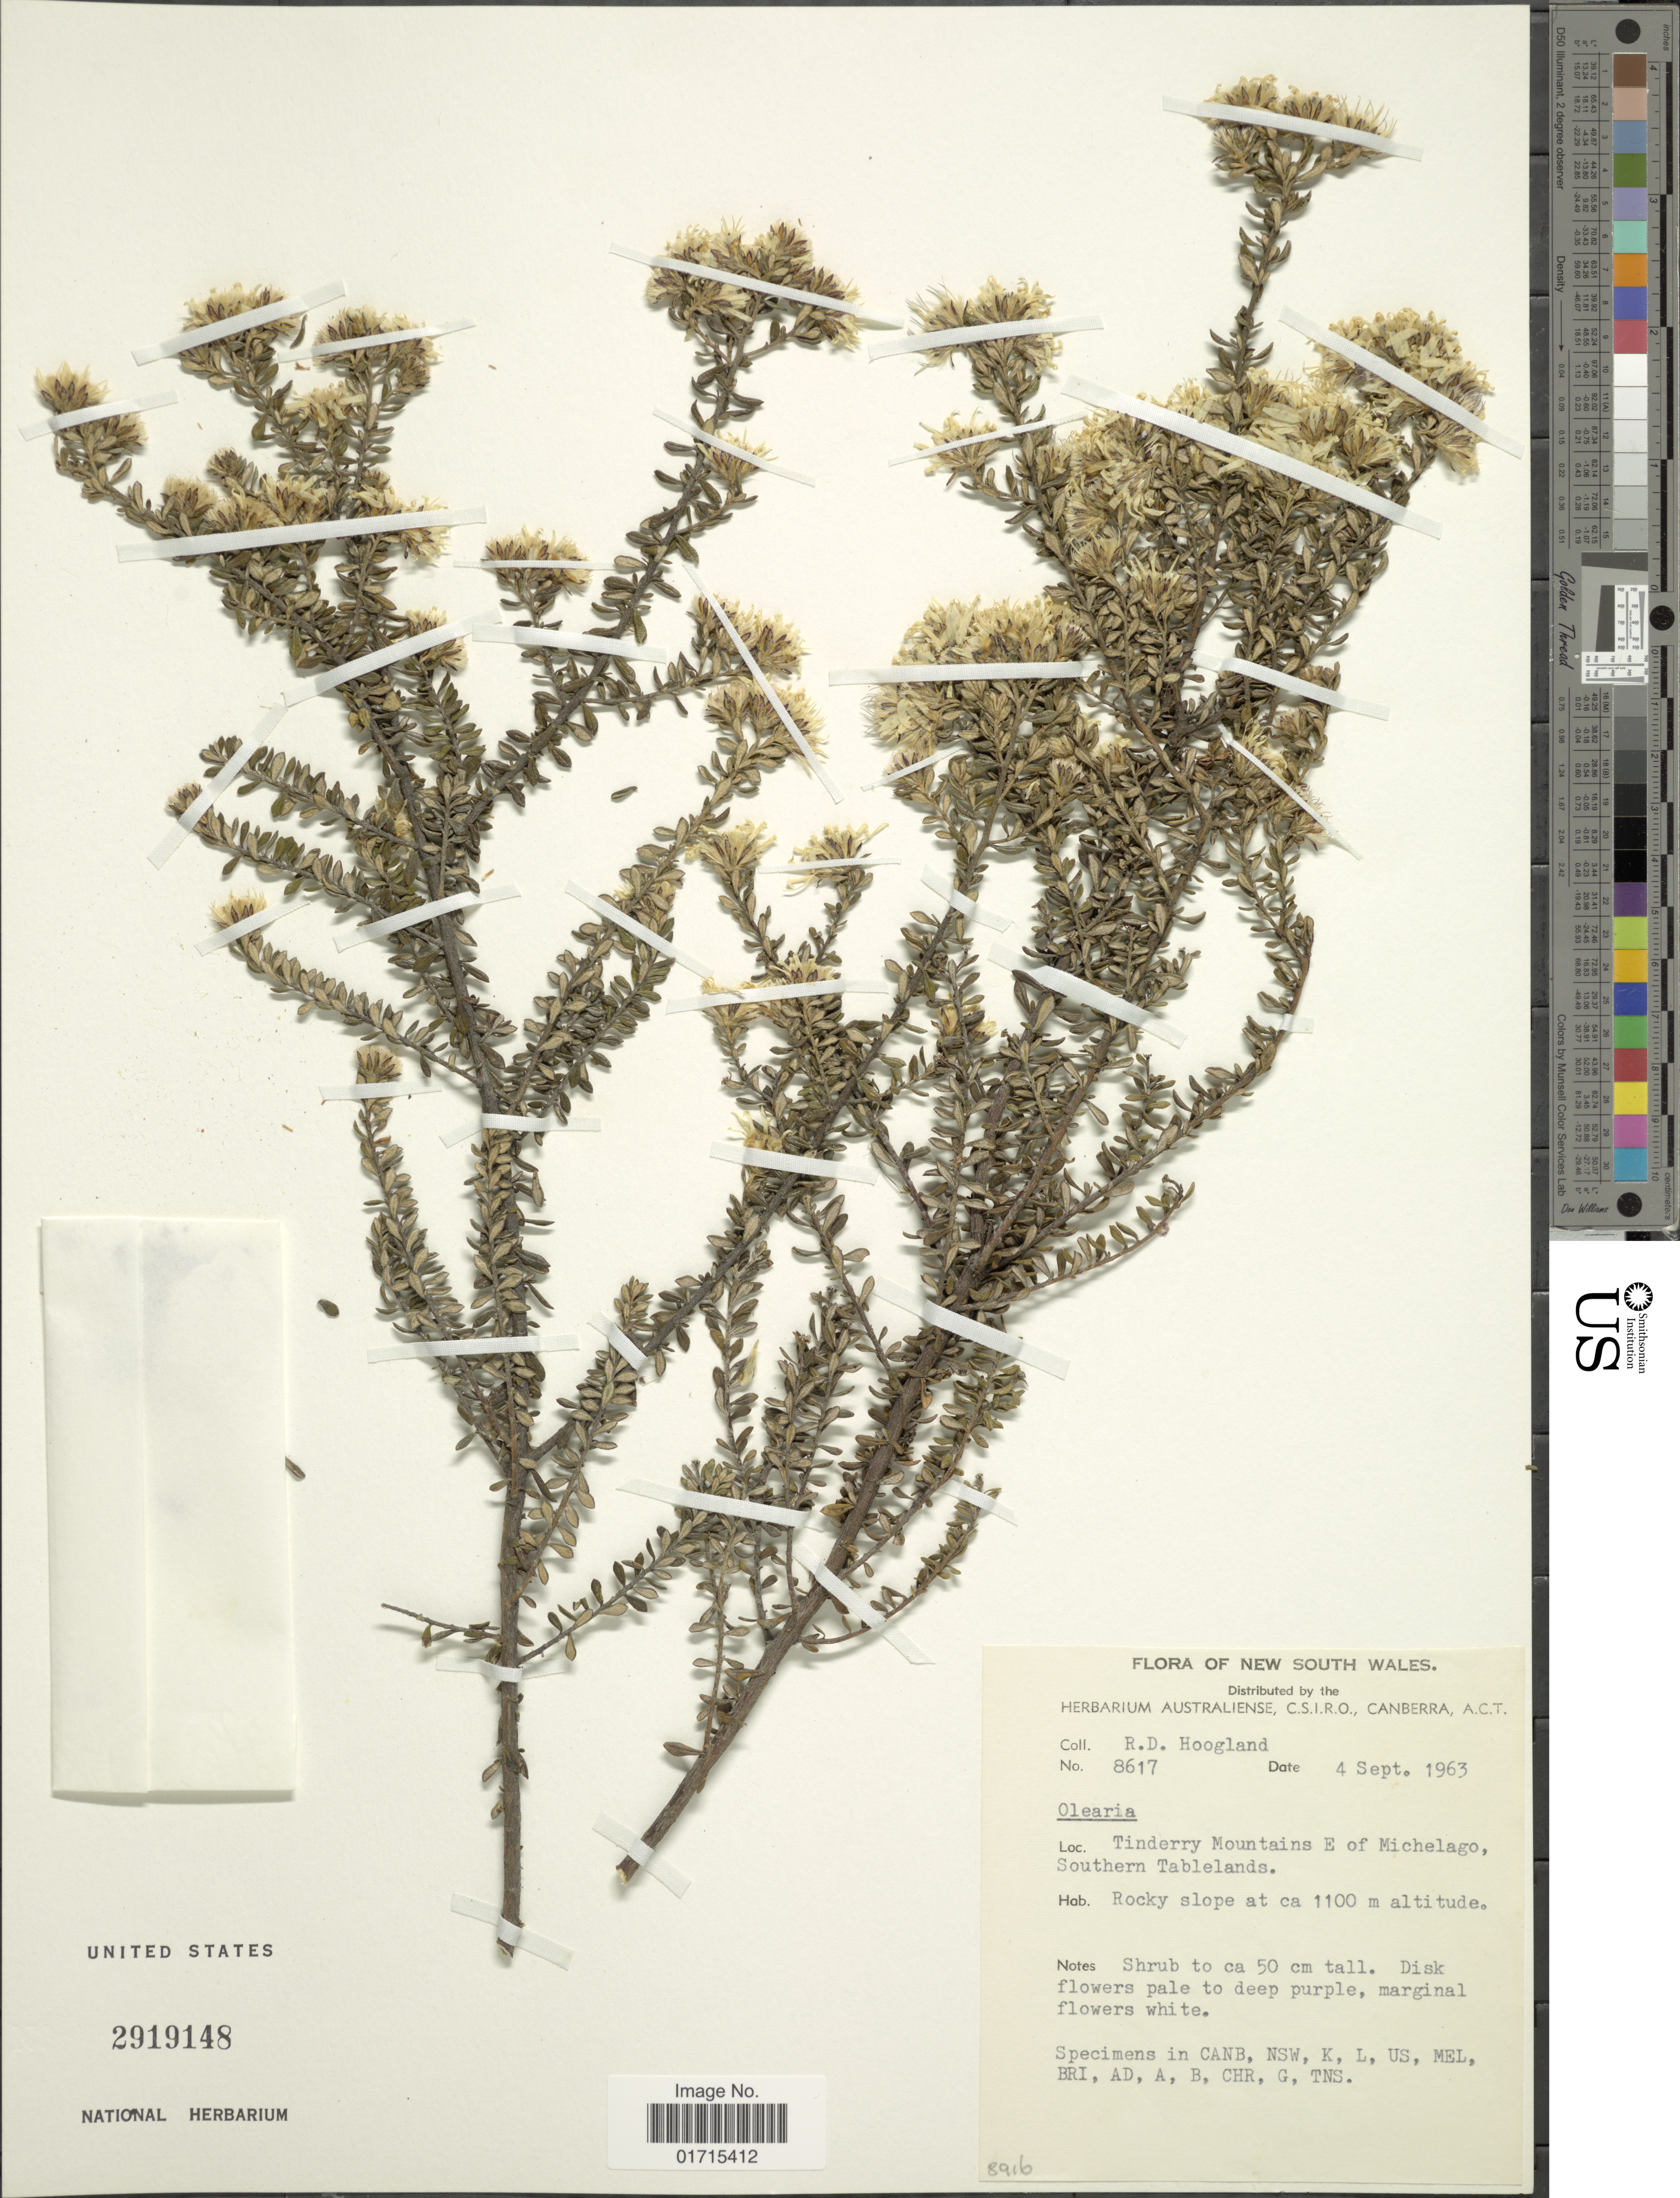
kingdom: Plantae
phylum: Tracheophyta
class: Magnoliopsida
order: Asterales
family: Asteraceae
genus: Olearia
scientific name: Olearia sp.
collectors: R. D. Hoogland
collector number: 8617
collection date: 1963-09-04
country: Australia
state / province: Queensland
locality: Queensland. Tinderry Mountains E of Michelago, Southern Tablelands.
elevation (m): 1100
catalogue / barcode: US 2919148